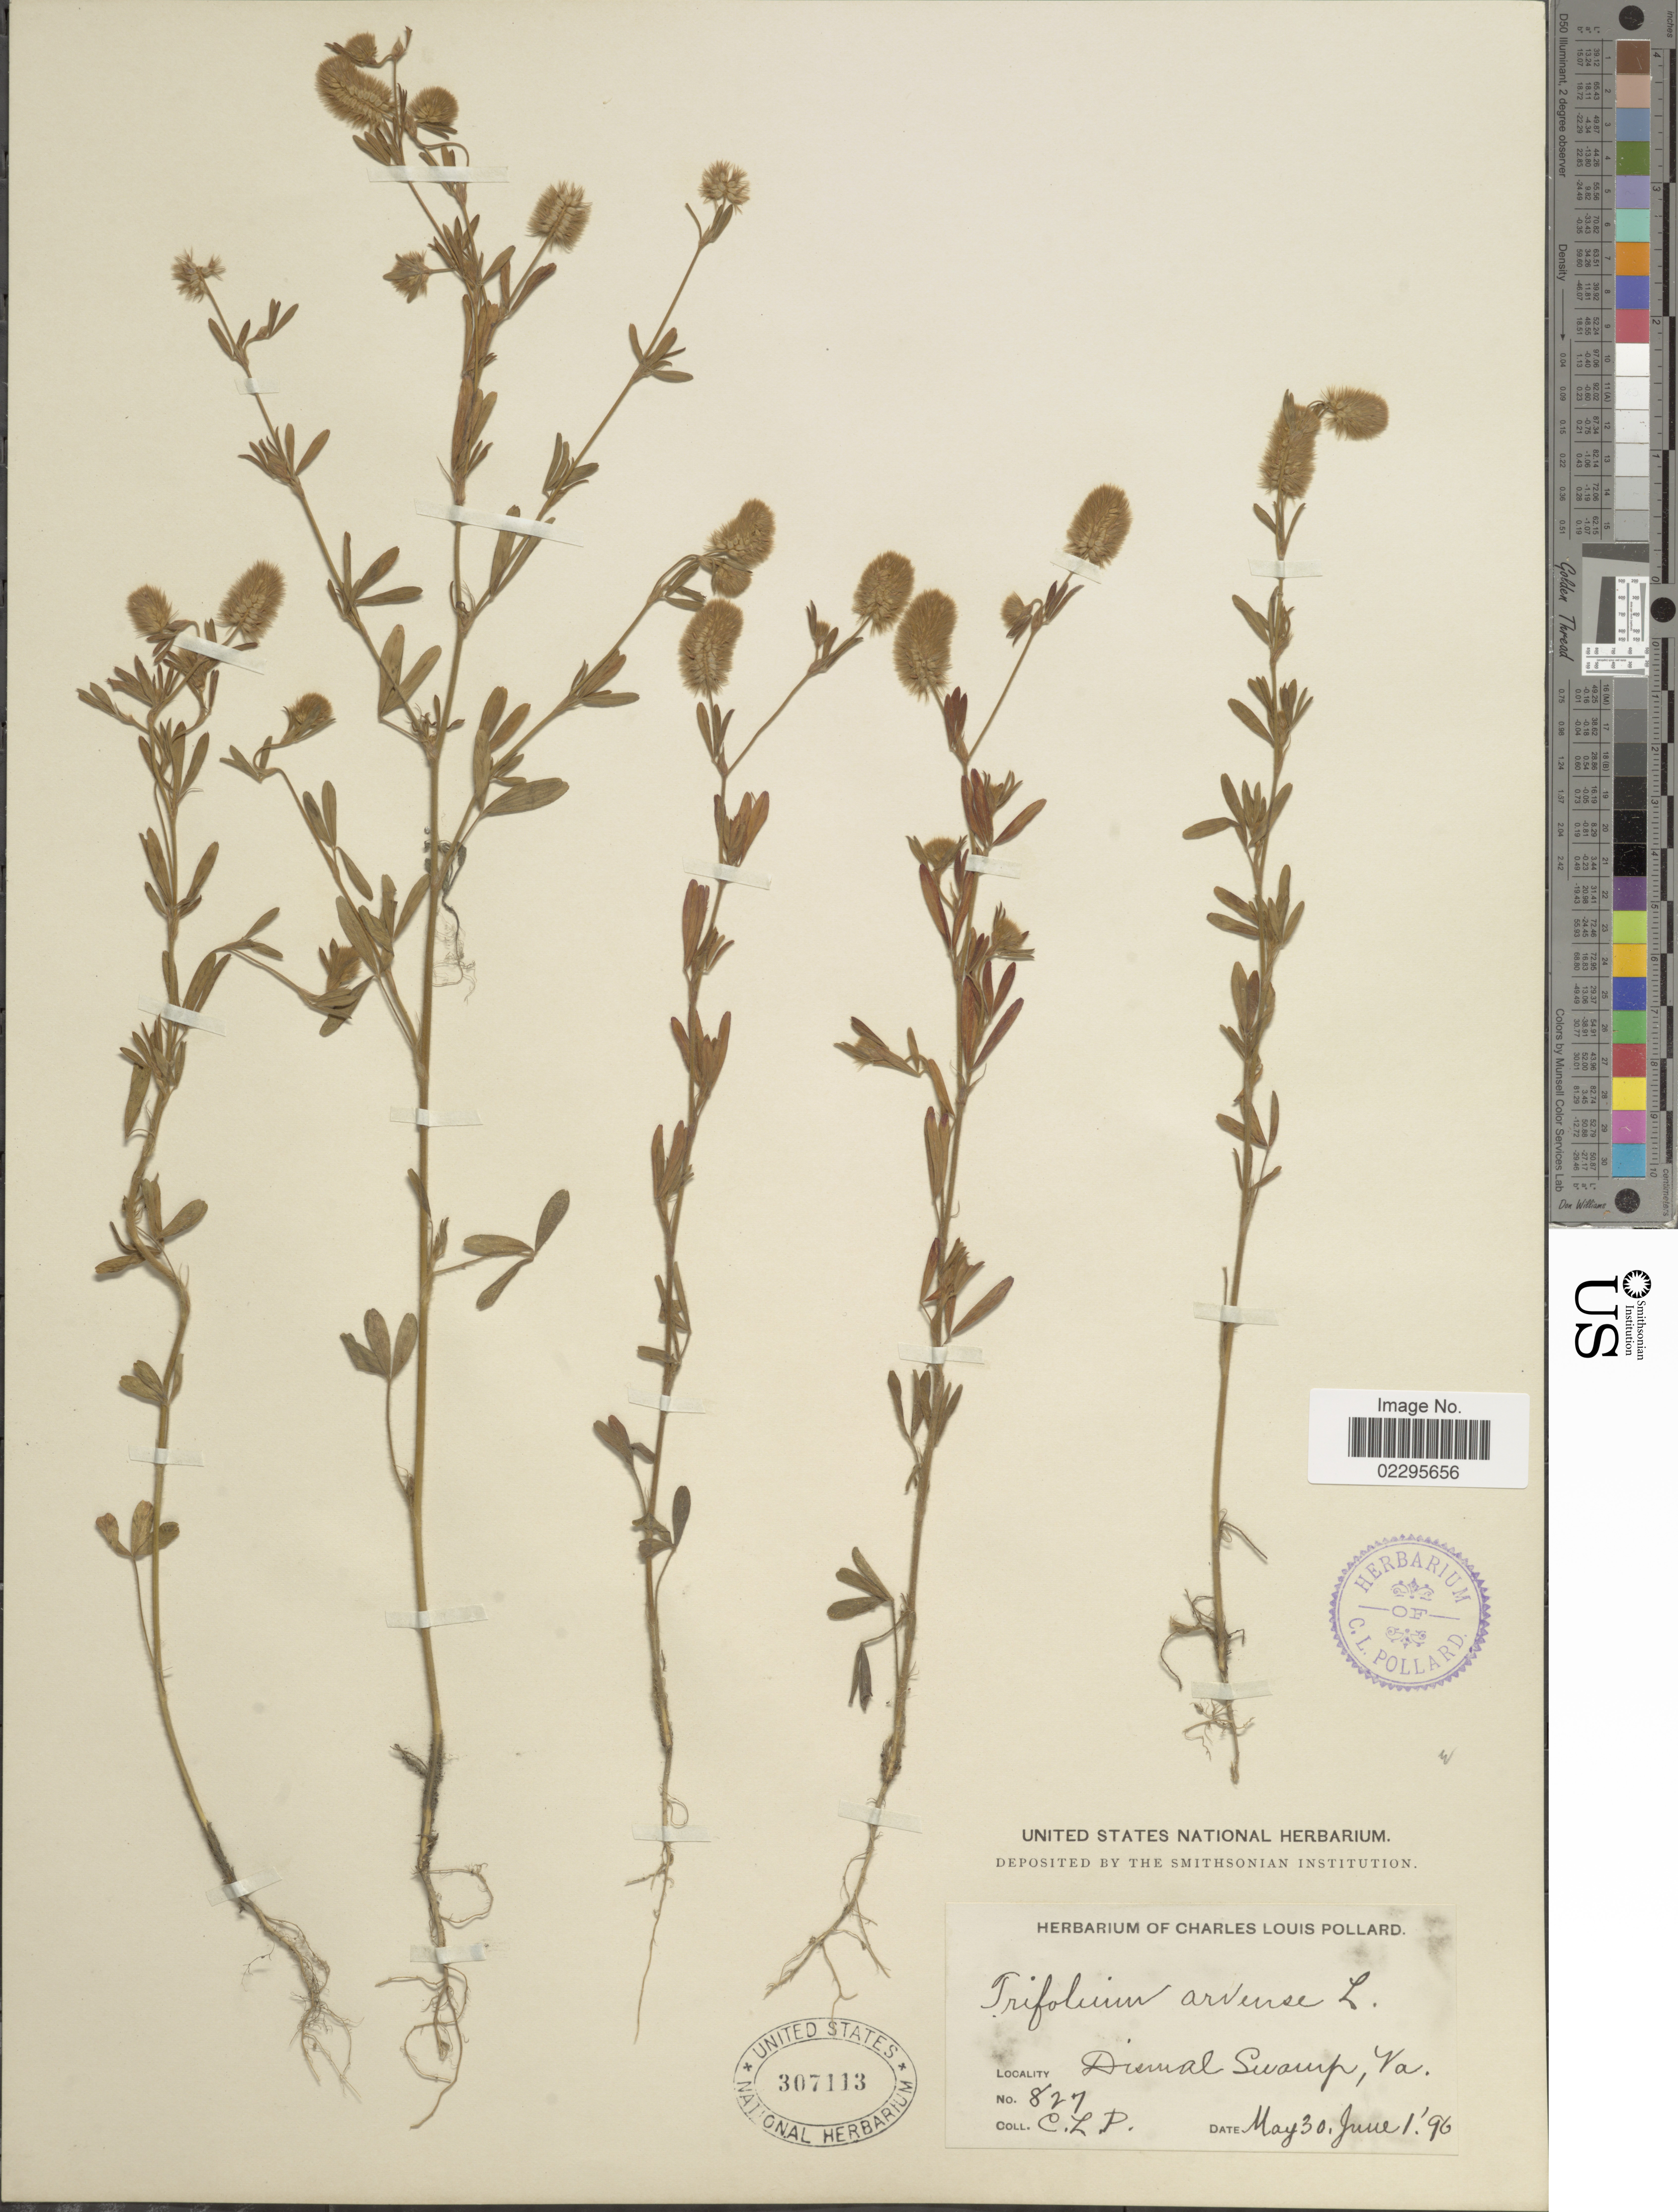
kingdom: Plantae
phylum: Tracheophyta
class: Magnoliopsida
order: Fabales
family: Fabaceae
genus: Trifolium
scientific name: Trifolium arvense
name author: L.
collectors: C. L. Pollard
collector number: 827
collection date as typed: Transcribed d/m/y: 30/5/96 to 1/6/96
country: United States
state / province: Virginia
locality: Dismal Swamp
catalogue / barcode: US 307113